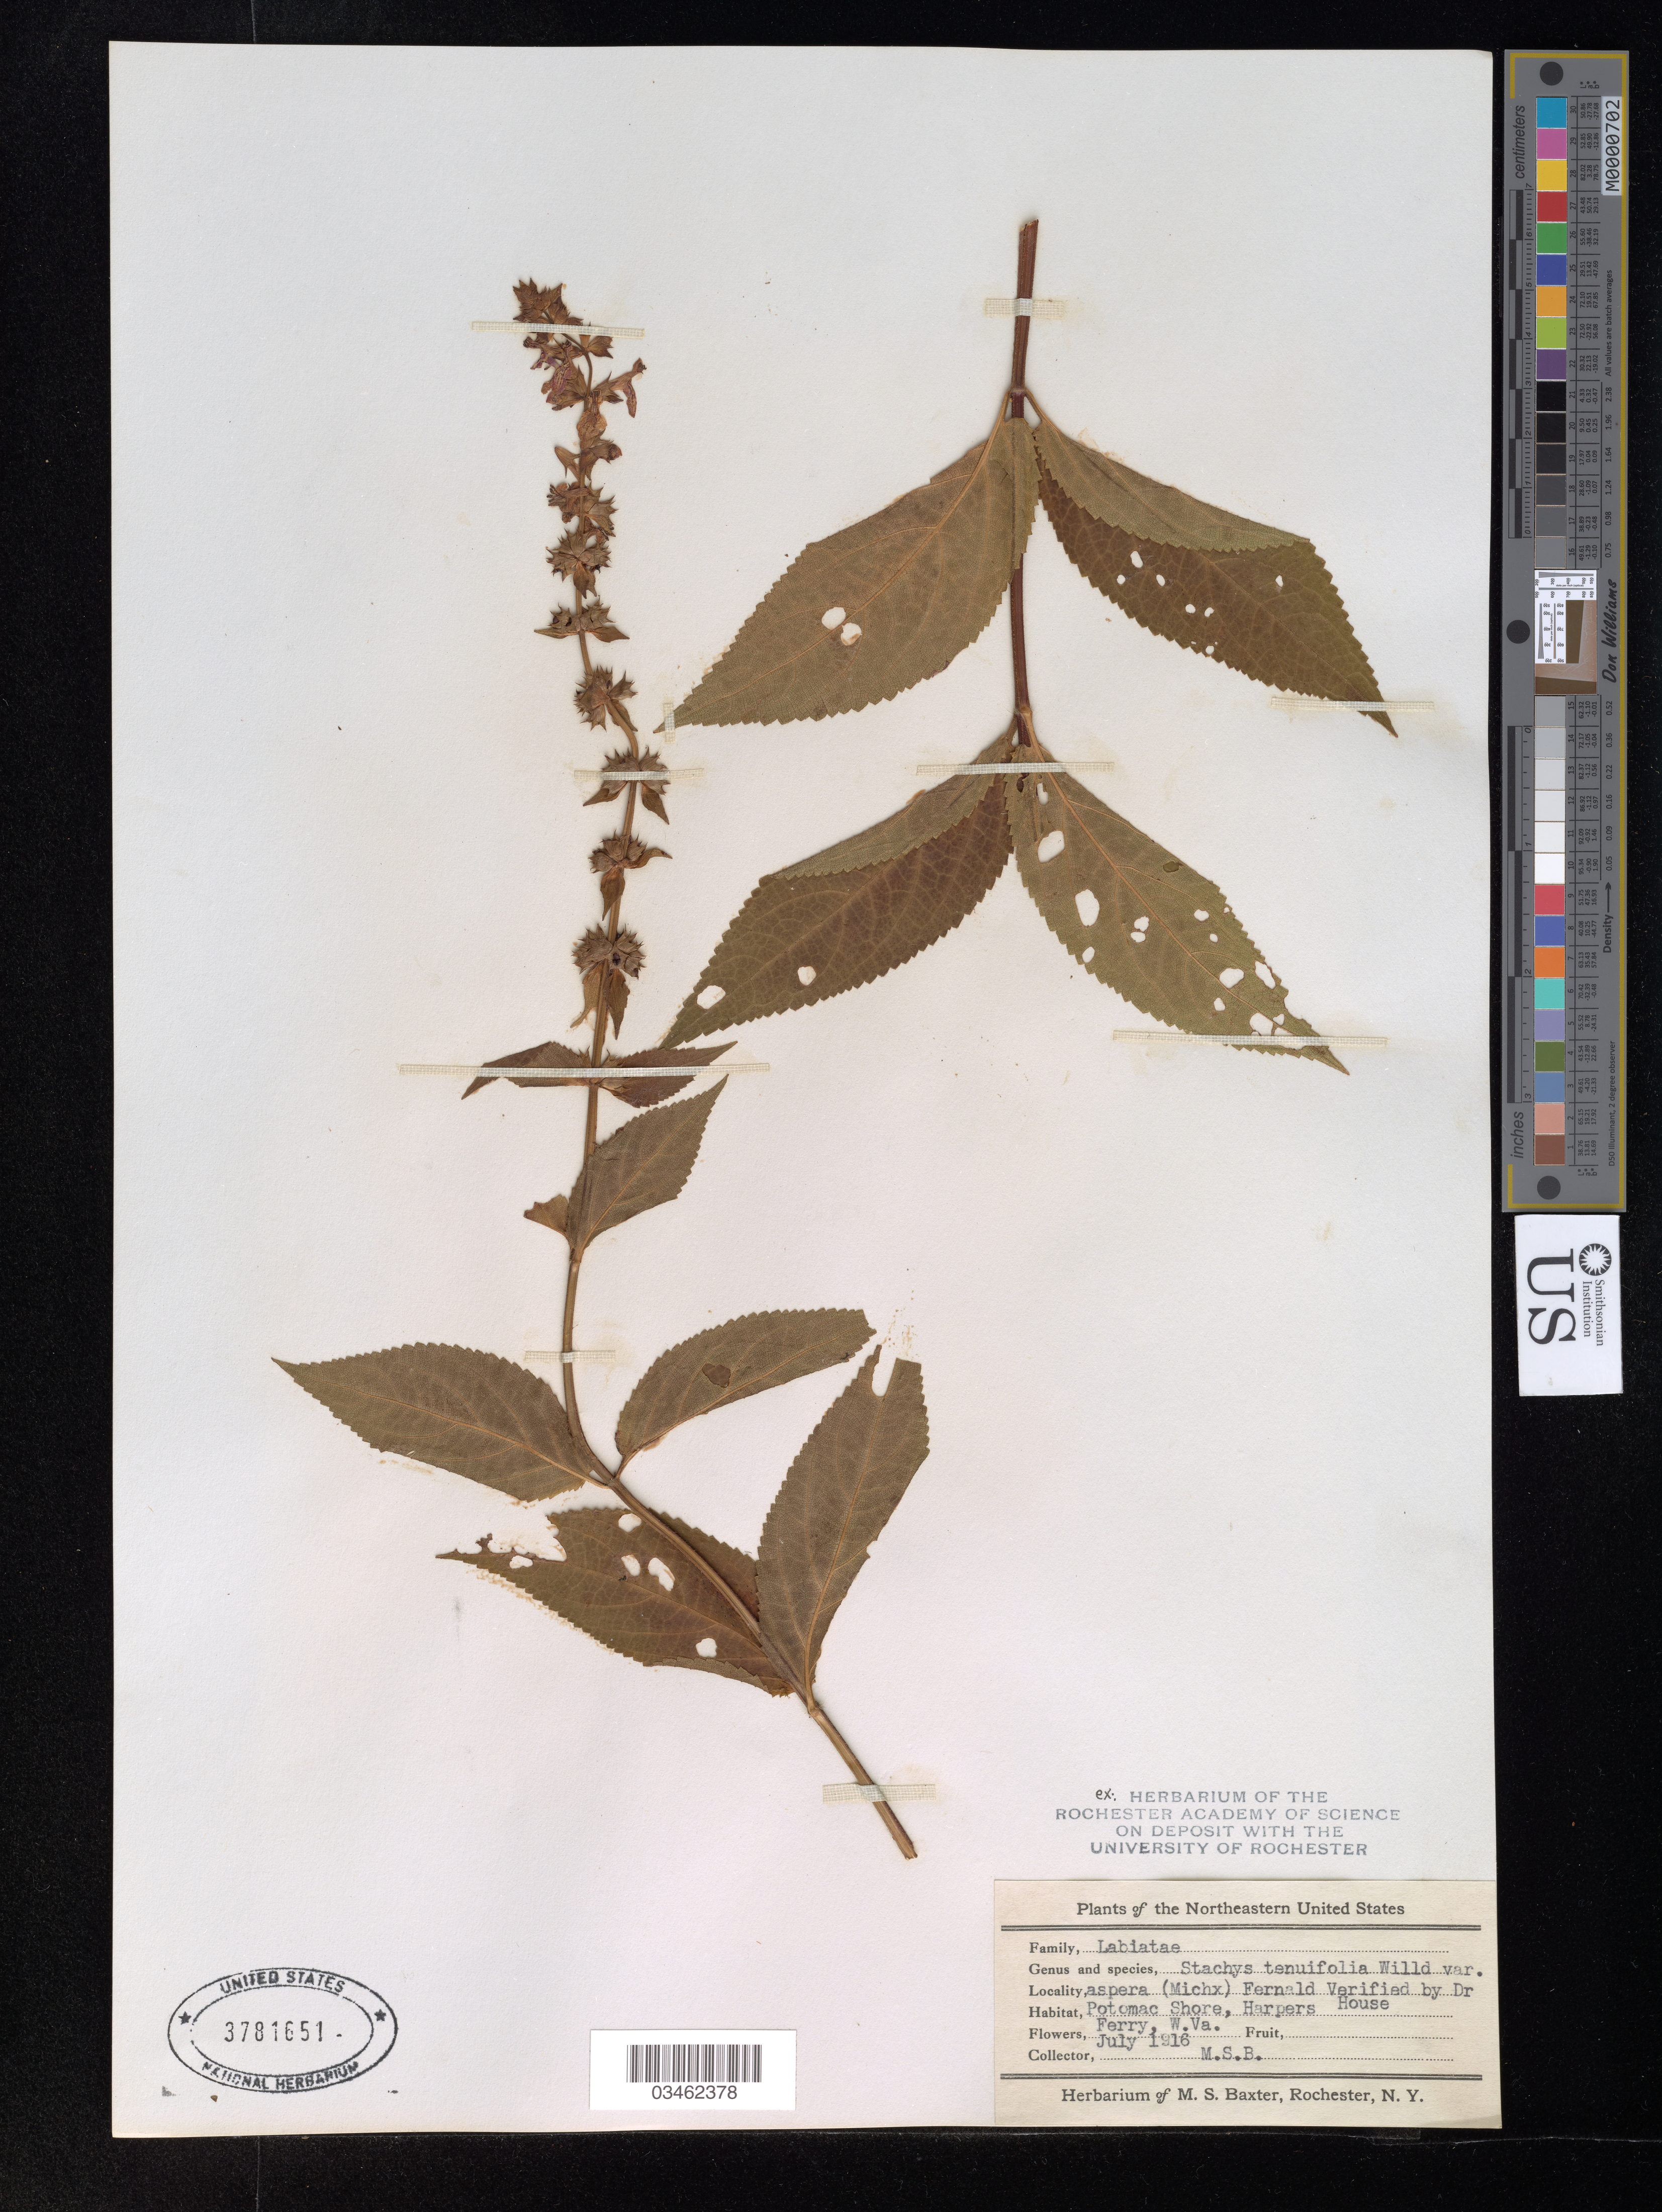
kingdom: Plantae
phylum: Tracheophyta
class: Magnoliopsida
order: Lamiales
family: Lamiaceae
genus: Stachys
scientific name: Stachys tenuifolia var. aspera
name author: Fernald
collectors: M. Baxter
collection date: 1916-07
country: United States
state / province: West Virginia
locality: Potomac Shore?, Harpers House. Ferry.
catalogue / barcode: US 3781651